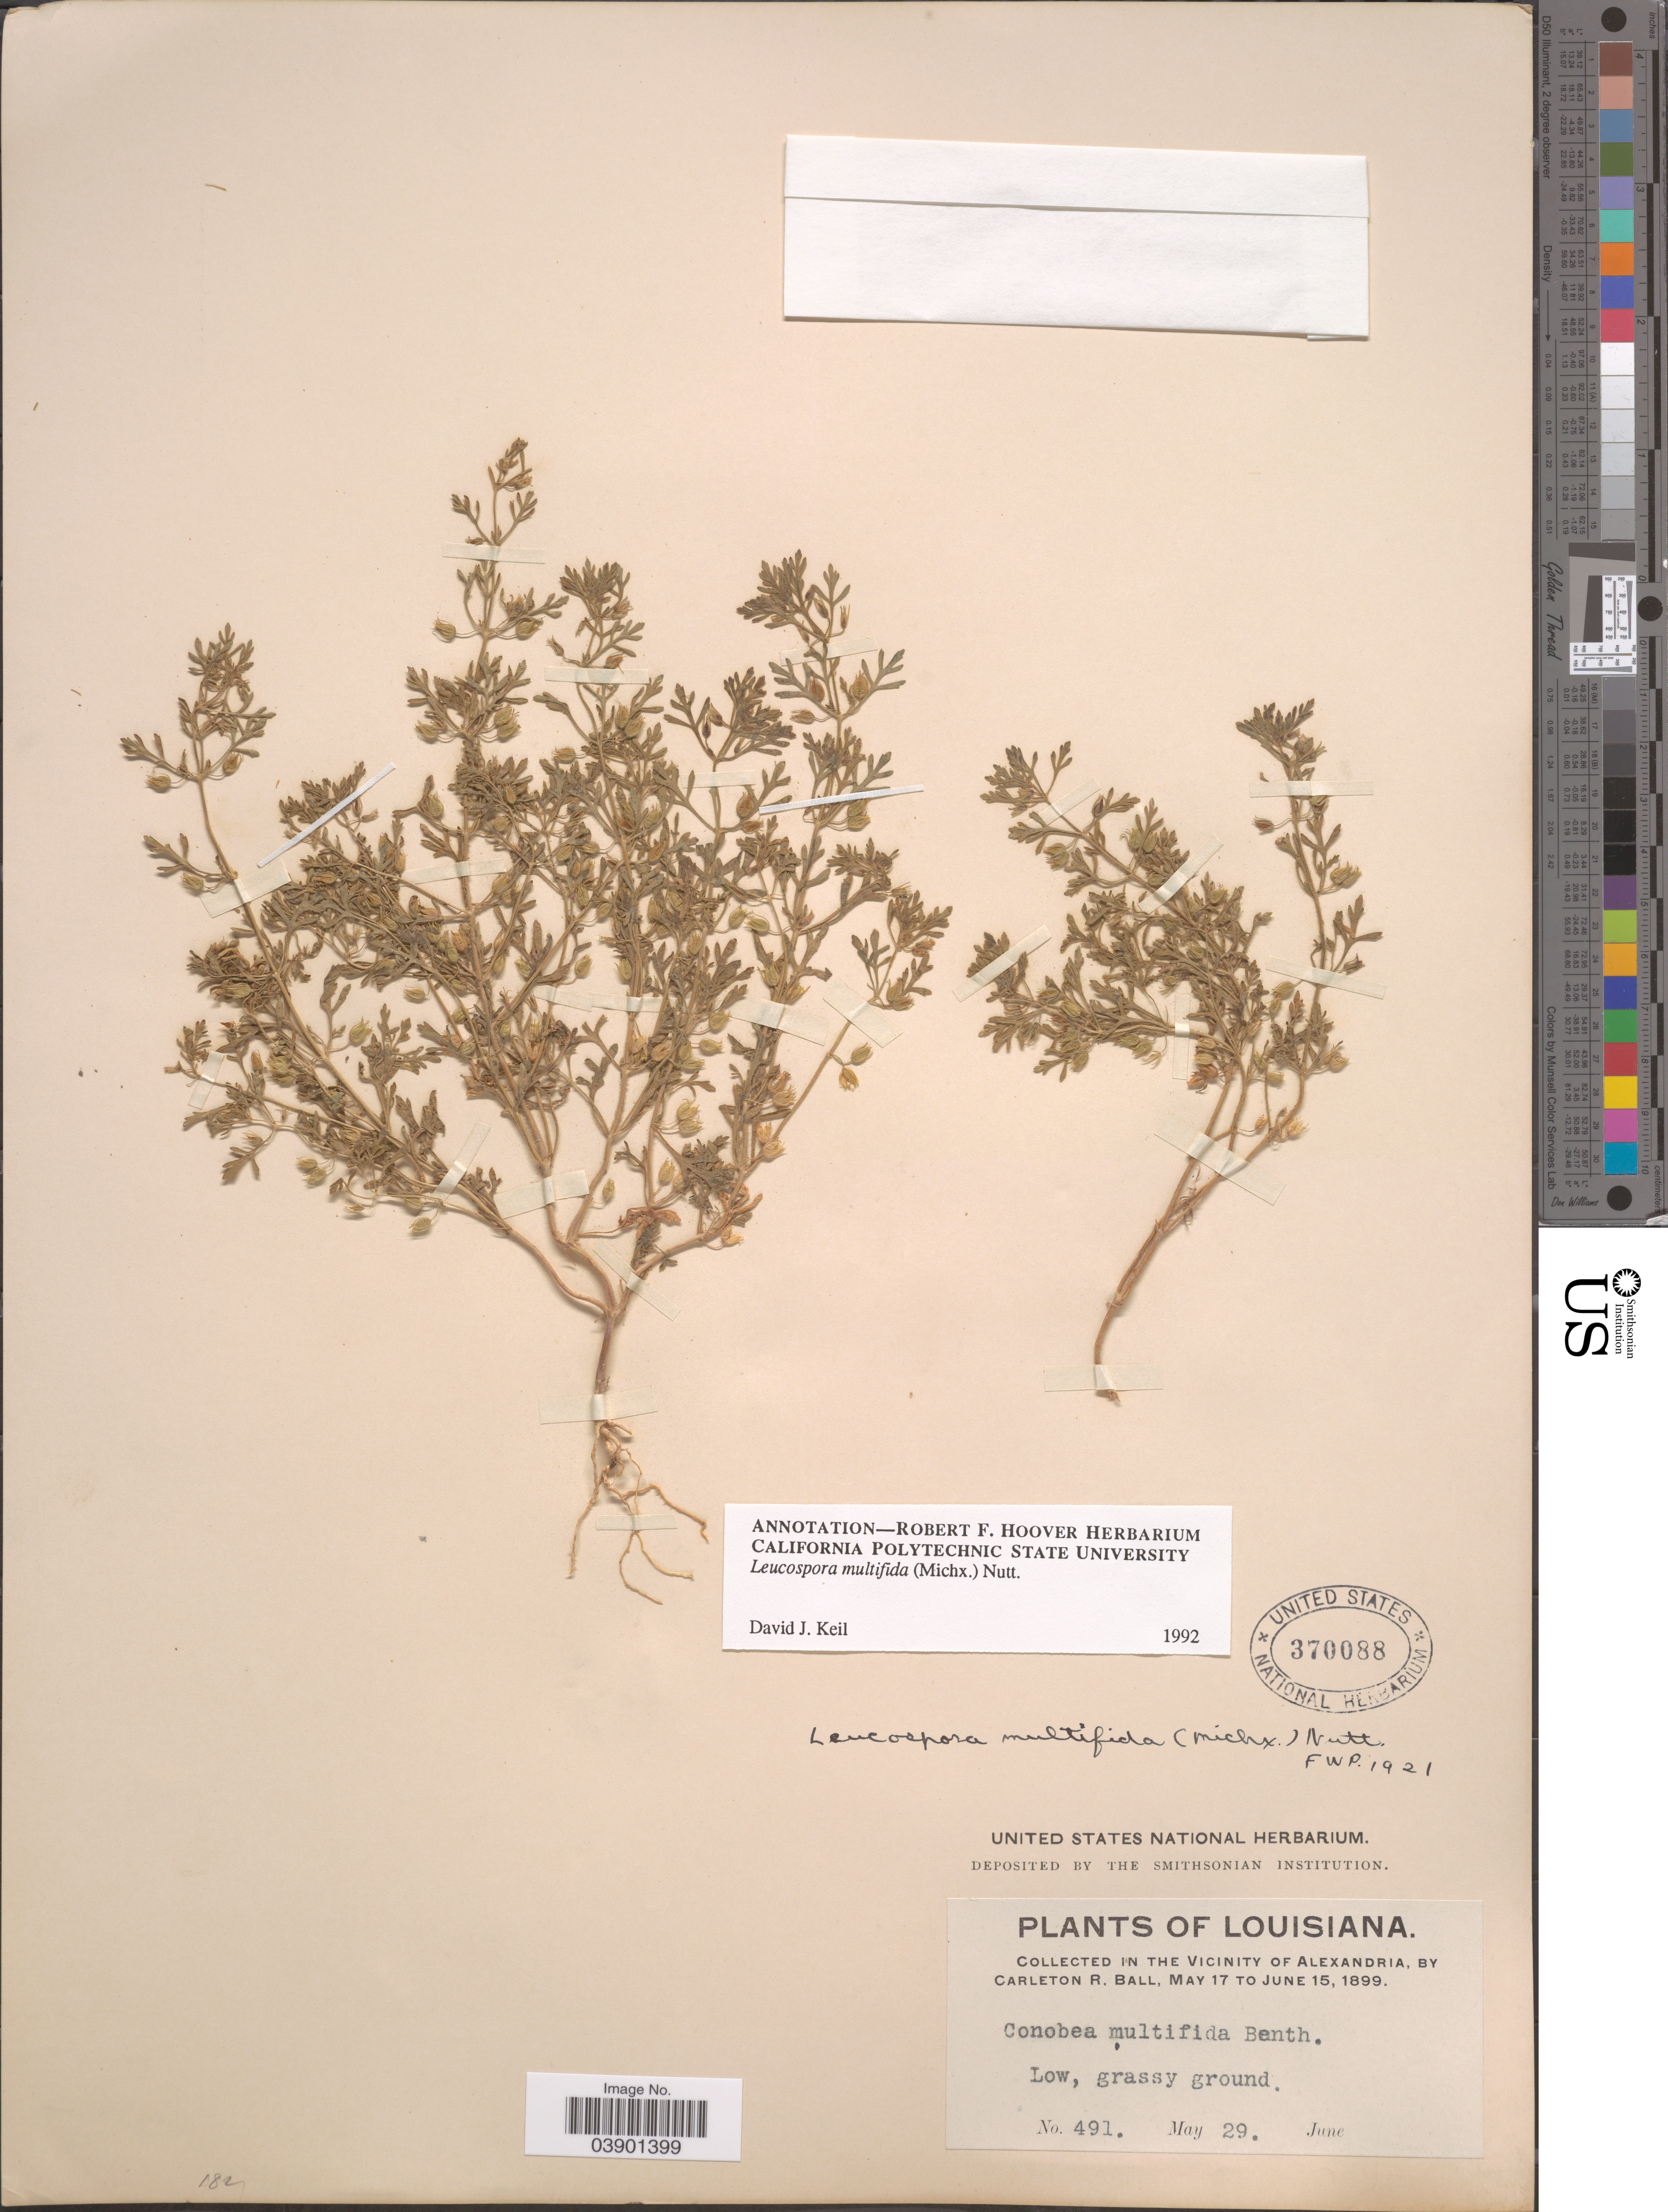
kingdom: Plantae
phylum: Tracheophyta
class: Magnoliopsida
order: Lamiales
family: Plantaginaceae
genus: Leucospora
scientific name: Leucospora multifida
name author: (Michx.) Nutt.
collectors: C. R. Ball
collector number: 491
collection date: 1899-05-29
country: United States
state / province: Louisiana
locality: In the Vicinity of Alexandria.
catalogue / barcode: US 370088